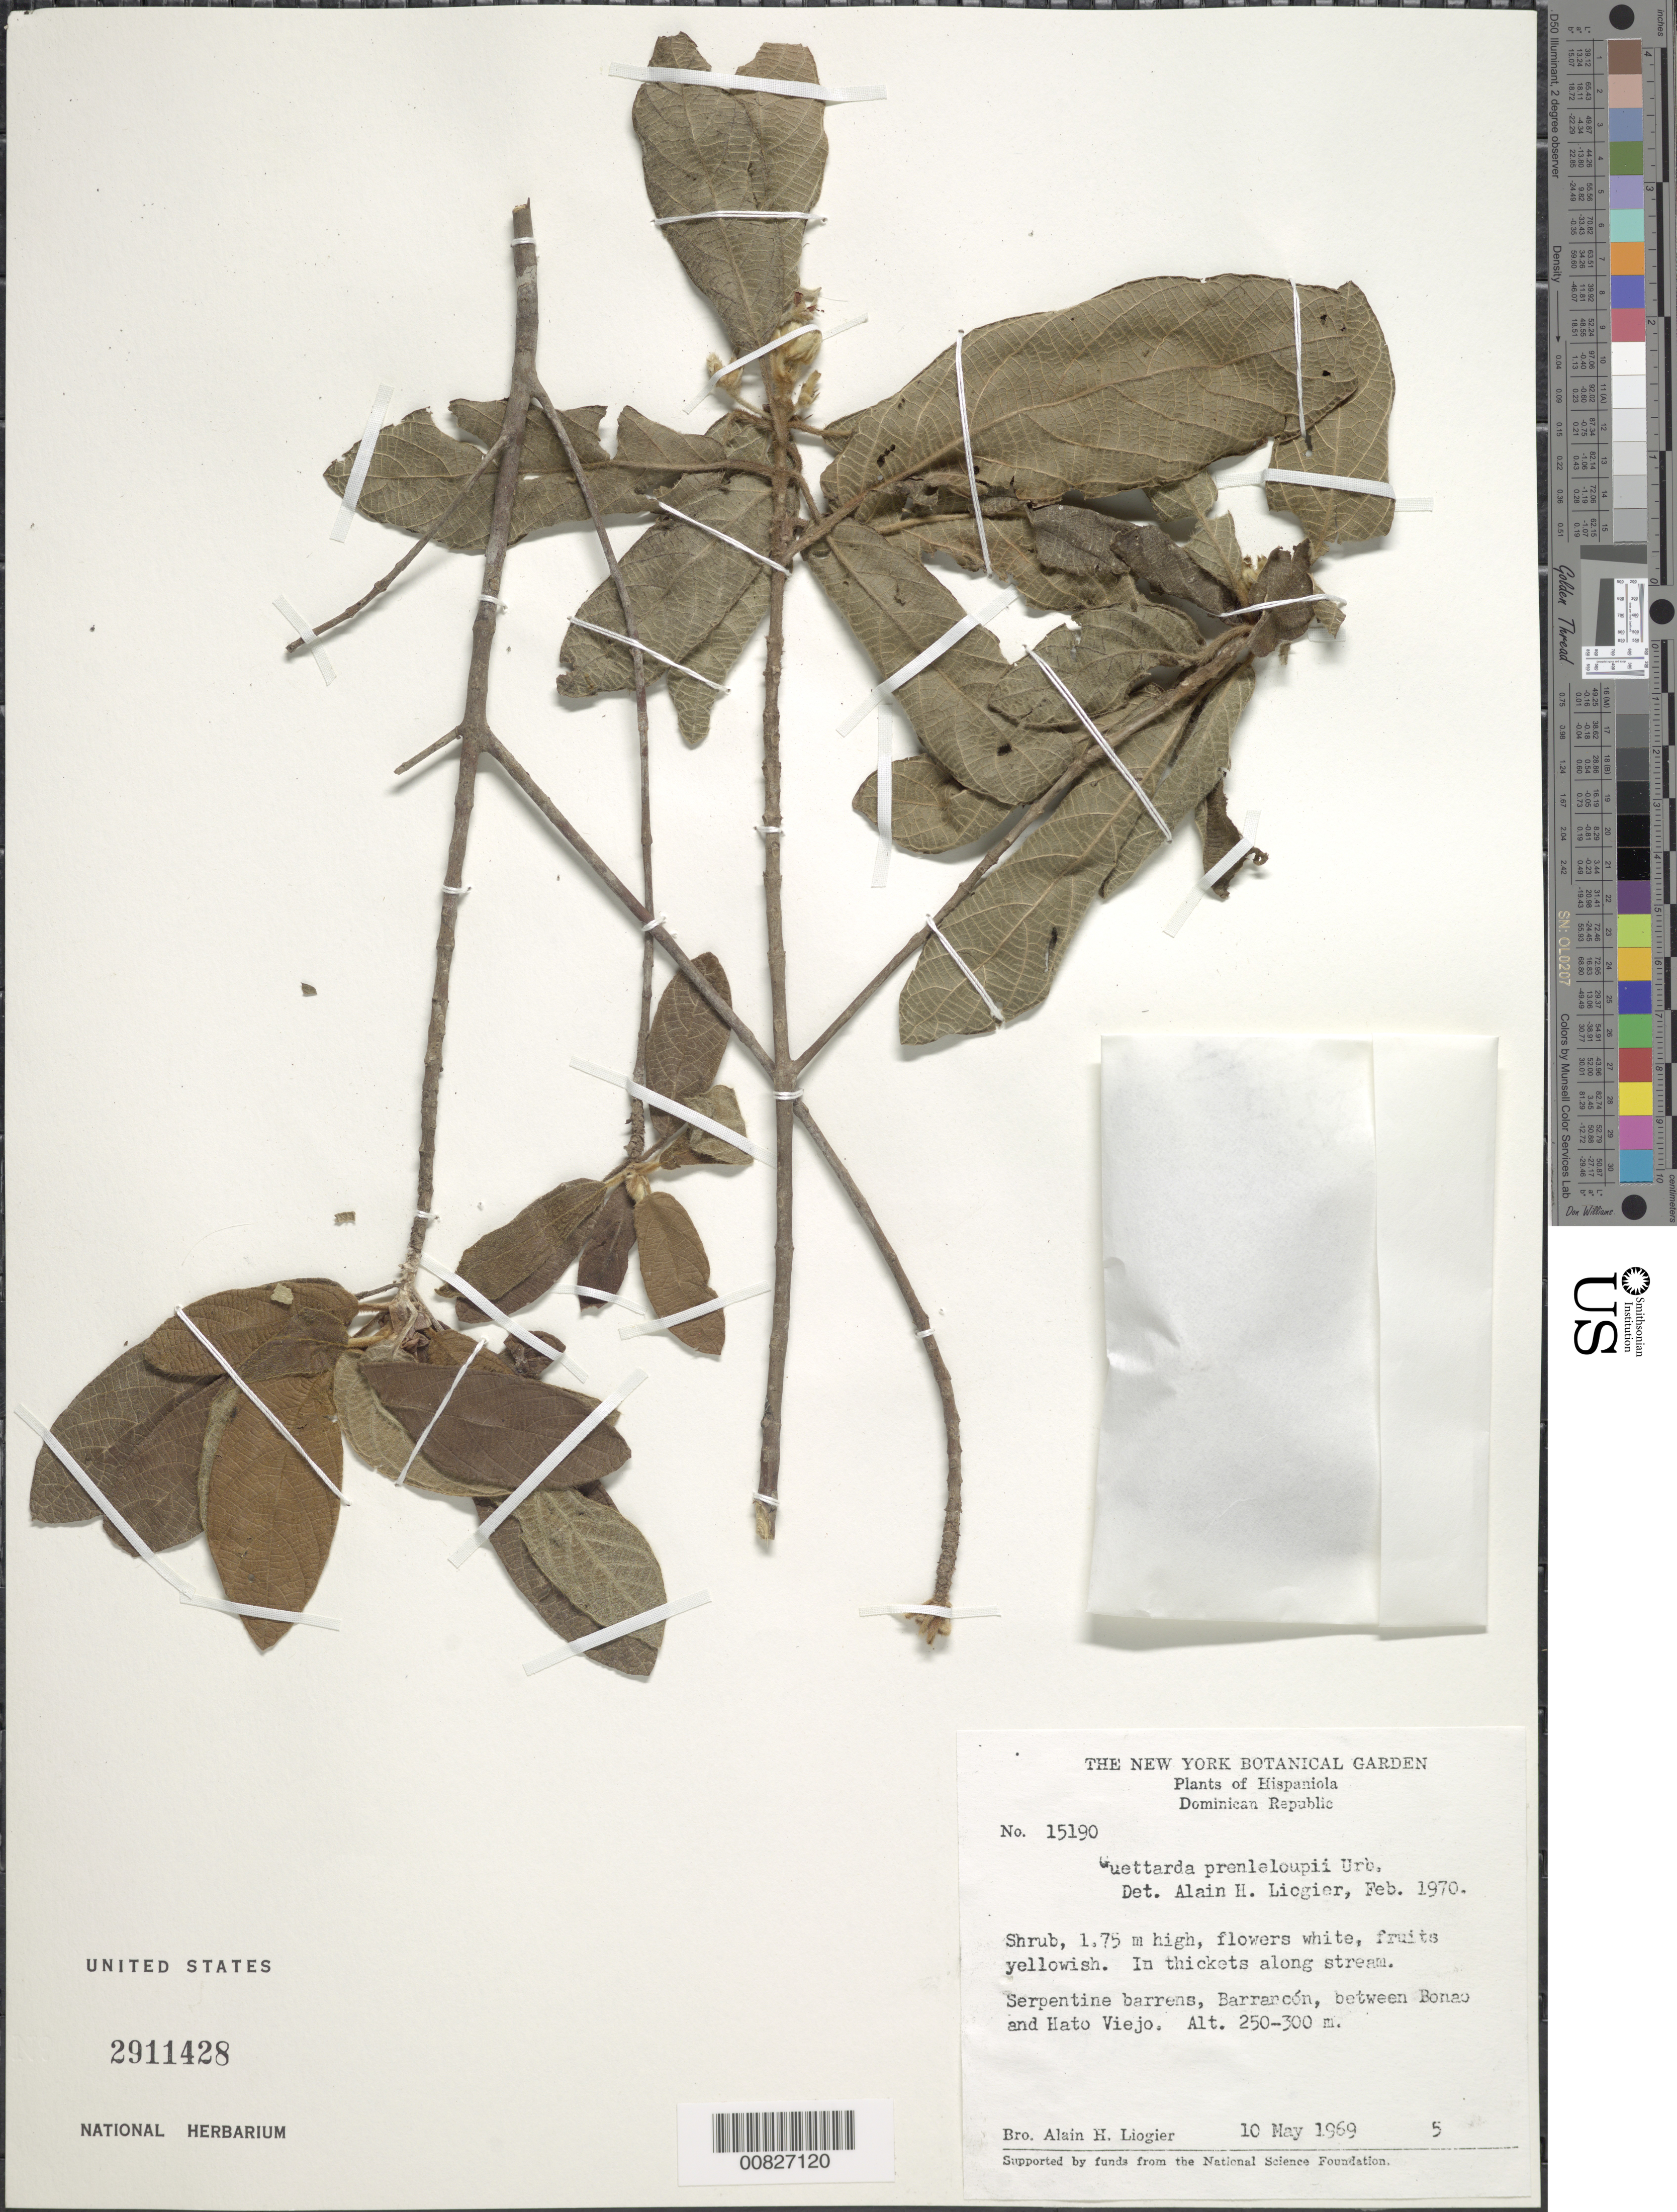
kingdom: Plantae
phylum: Tracheophyta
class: Magnoliopsida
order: Gentianales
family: Rubiaceae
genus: Guettarda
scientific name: Guettarda prenleloupii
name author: Urb.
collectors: A. H. Liogier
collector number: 15190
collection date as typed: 10 May 1969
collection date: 1969-05-10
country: Dominican Republic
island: Hispaniola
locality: Barrarcón, between Bonao and Hato Viejo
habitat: In thickets along stream in serpentine barrens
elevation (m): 250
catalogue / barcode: US 2911428